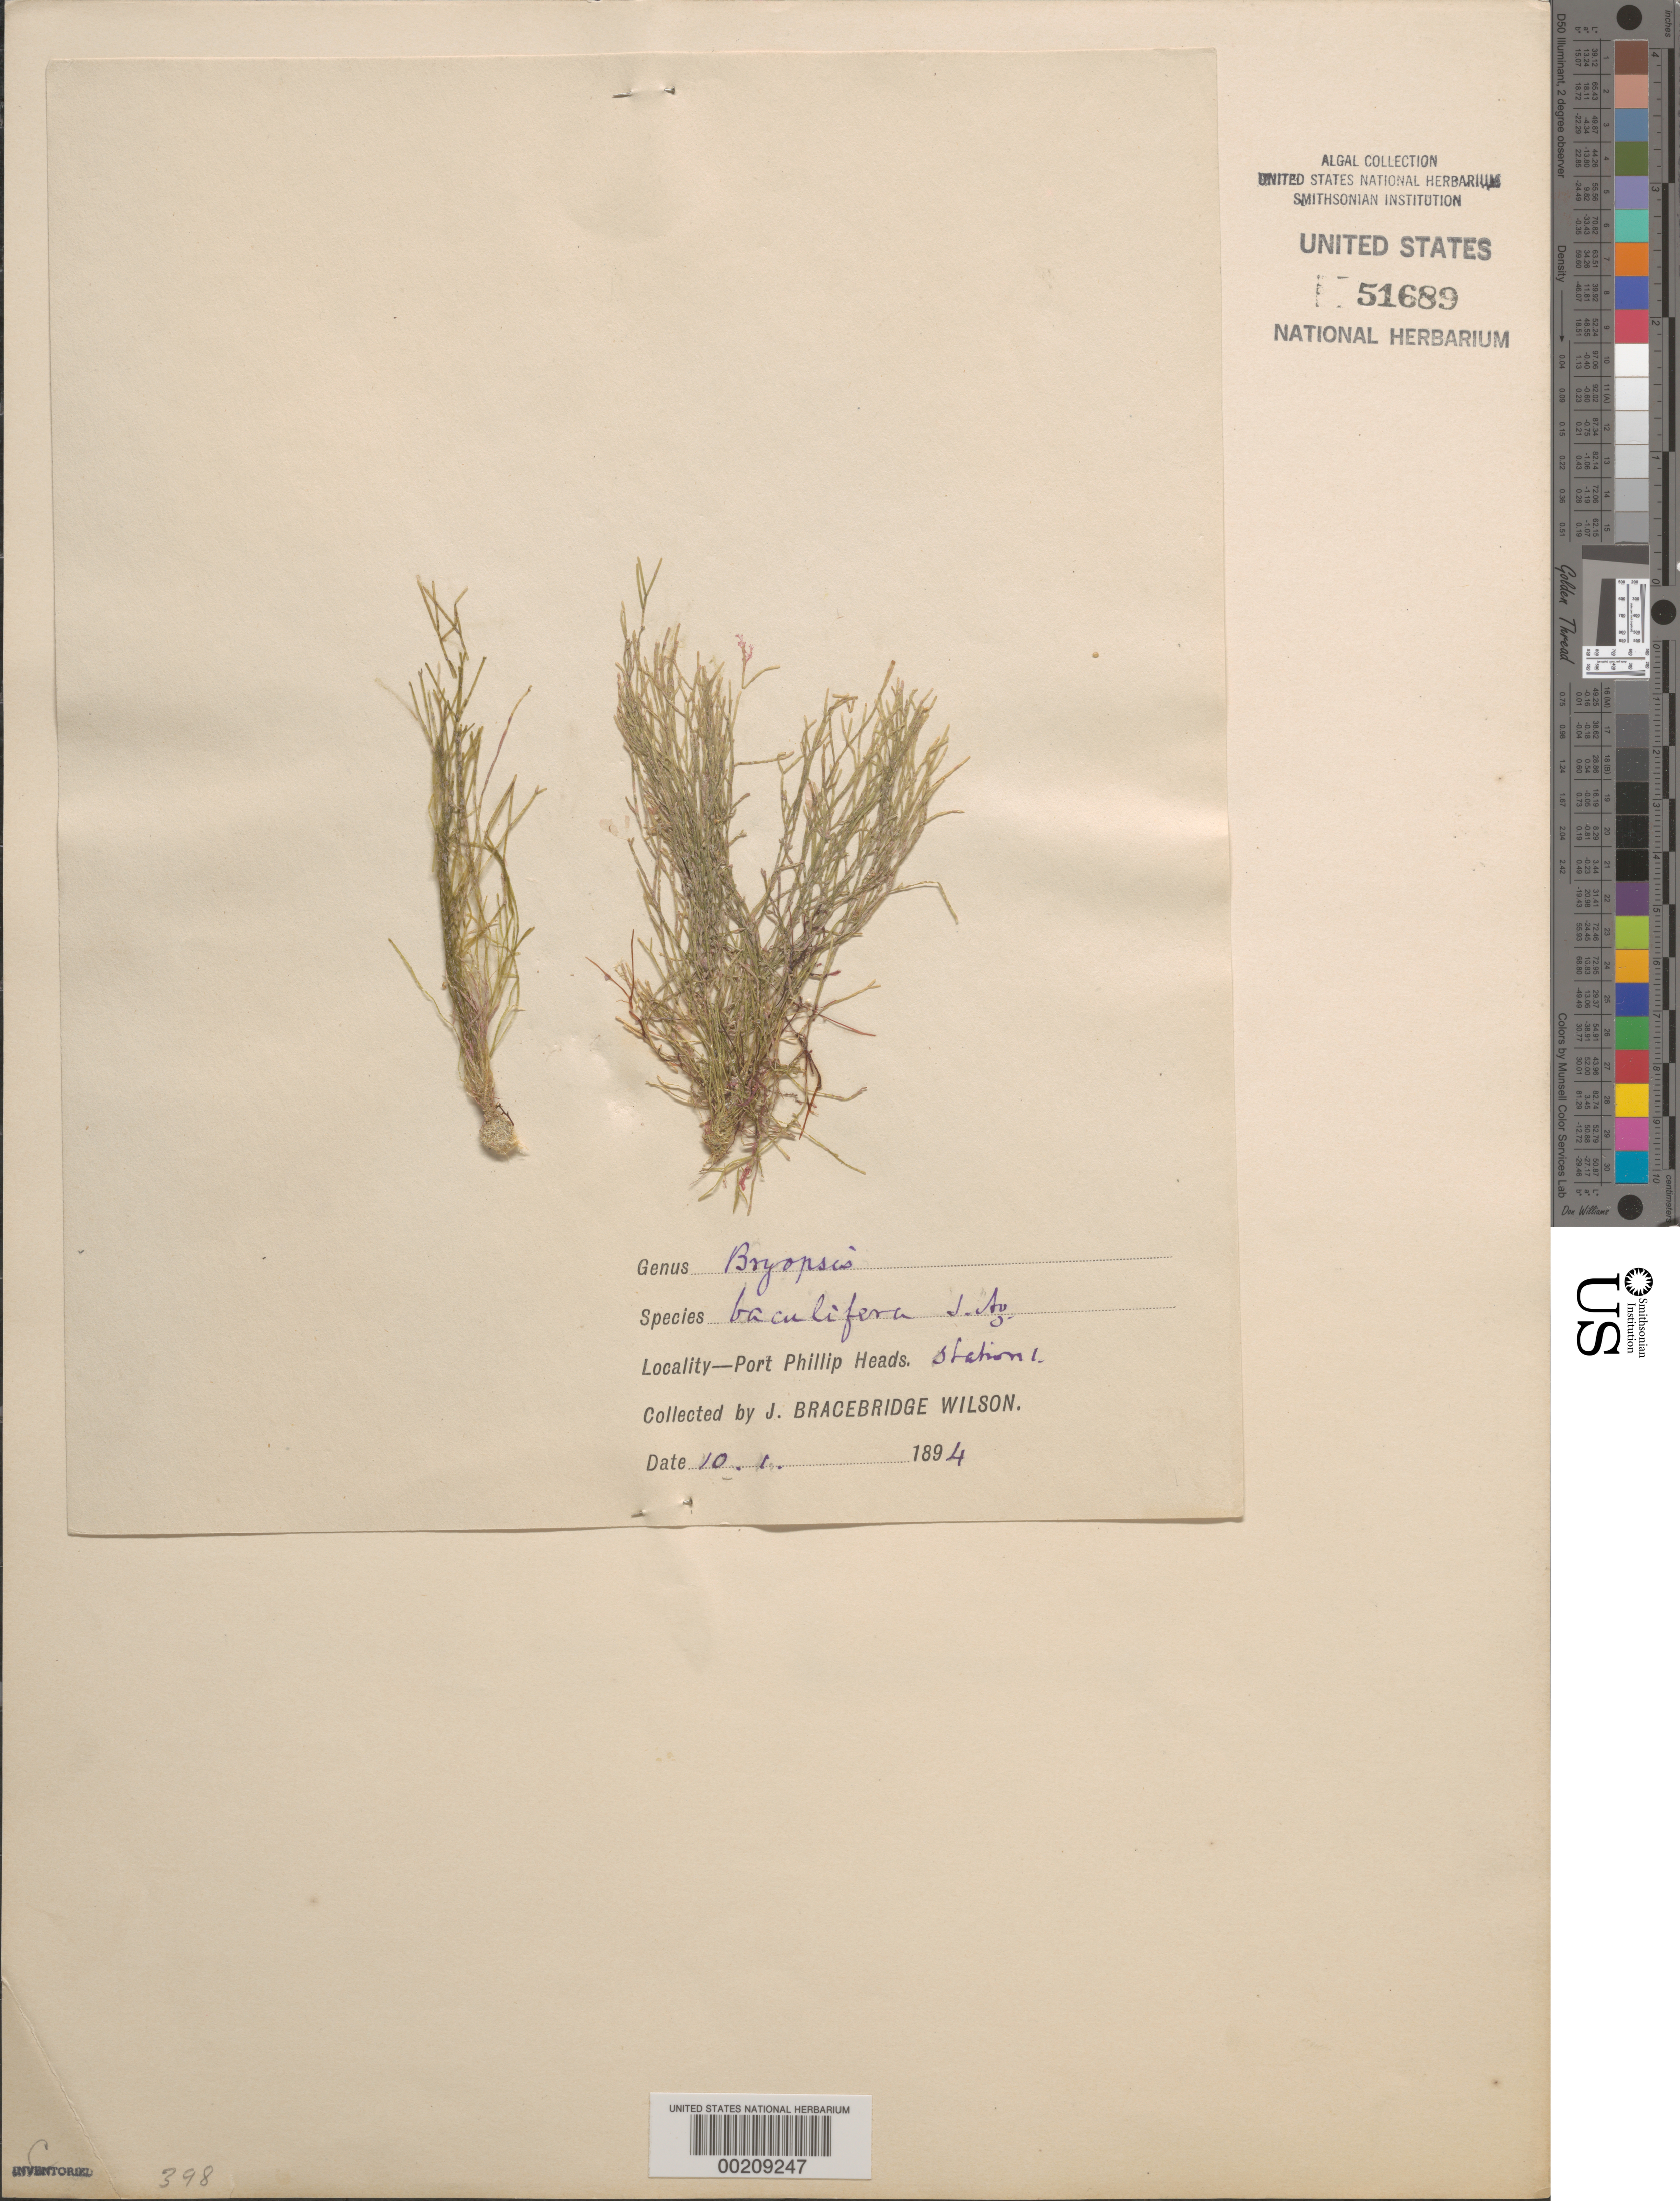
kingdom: Plantae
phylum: Chlorophyta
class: Ulvophyceae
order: Bryopsidales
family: Udoteaceae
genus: Chlorodesmis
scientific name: Chlorodesmis baculifera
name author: (J. Agardh) Ducker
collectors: J. B. Wilson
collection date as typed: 10 Jan 1894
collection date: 1894-01-10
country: Australia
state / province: Victoria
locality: Port Phillip Heads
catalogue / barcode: US 51689